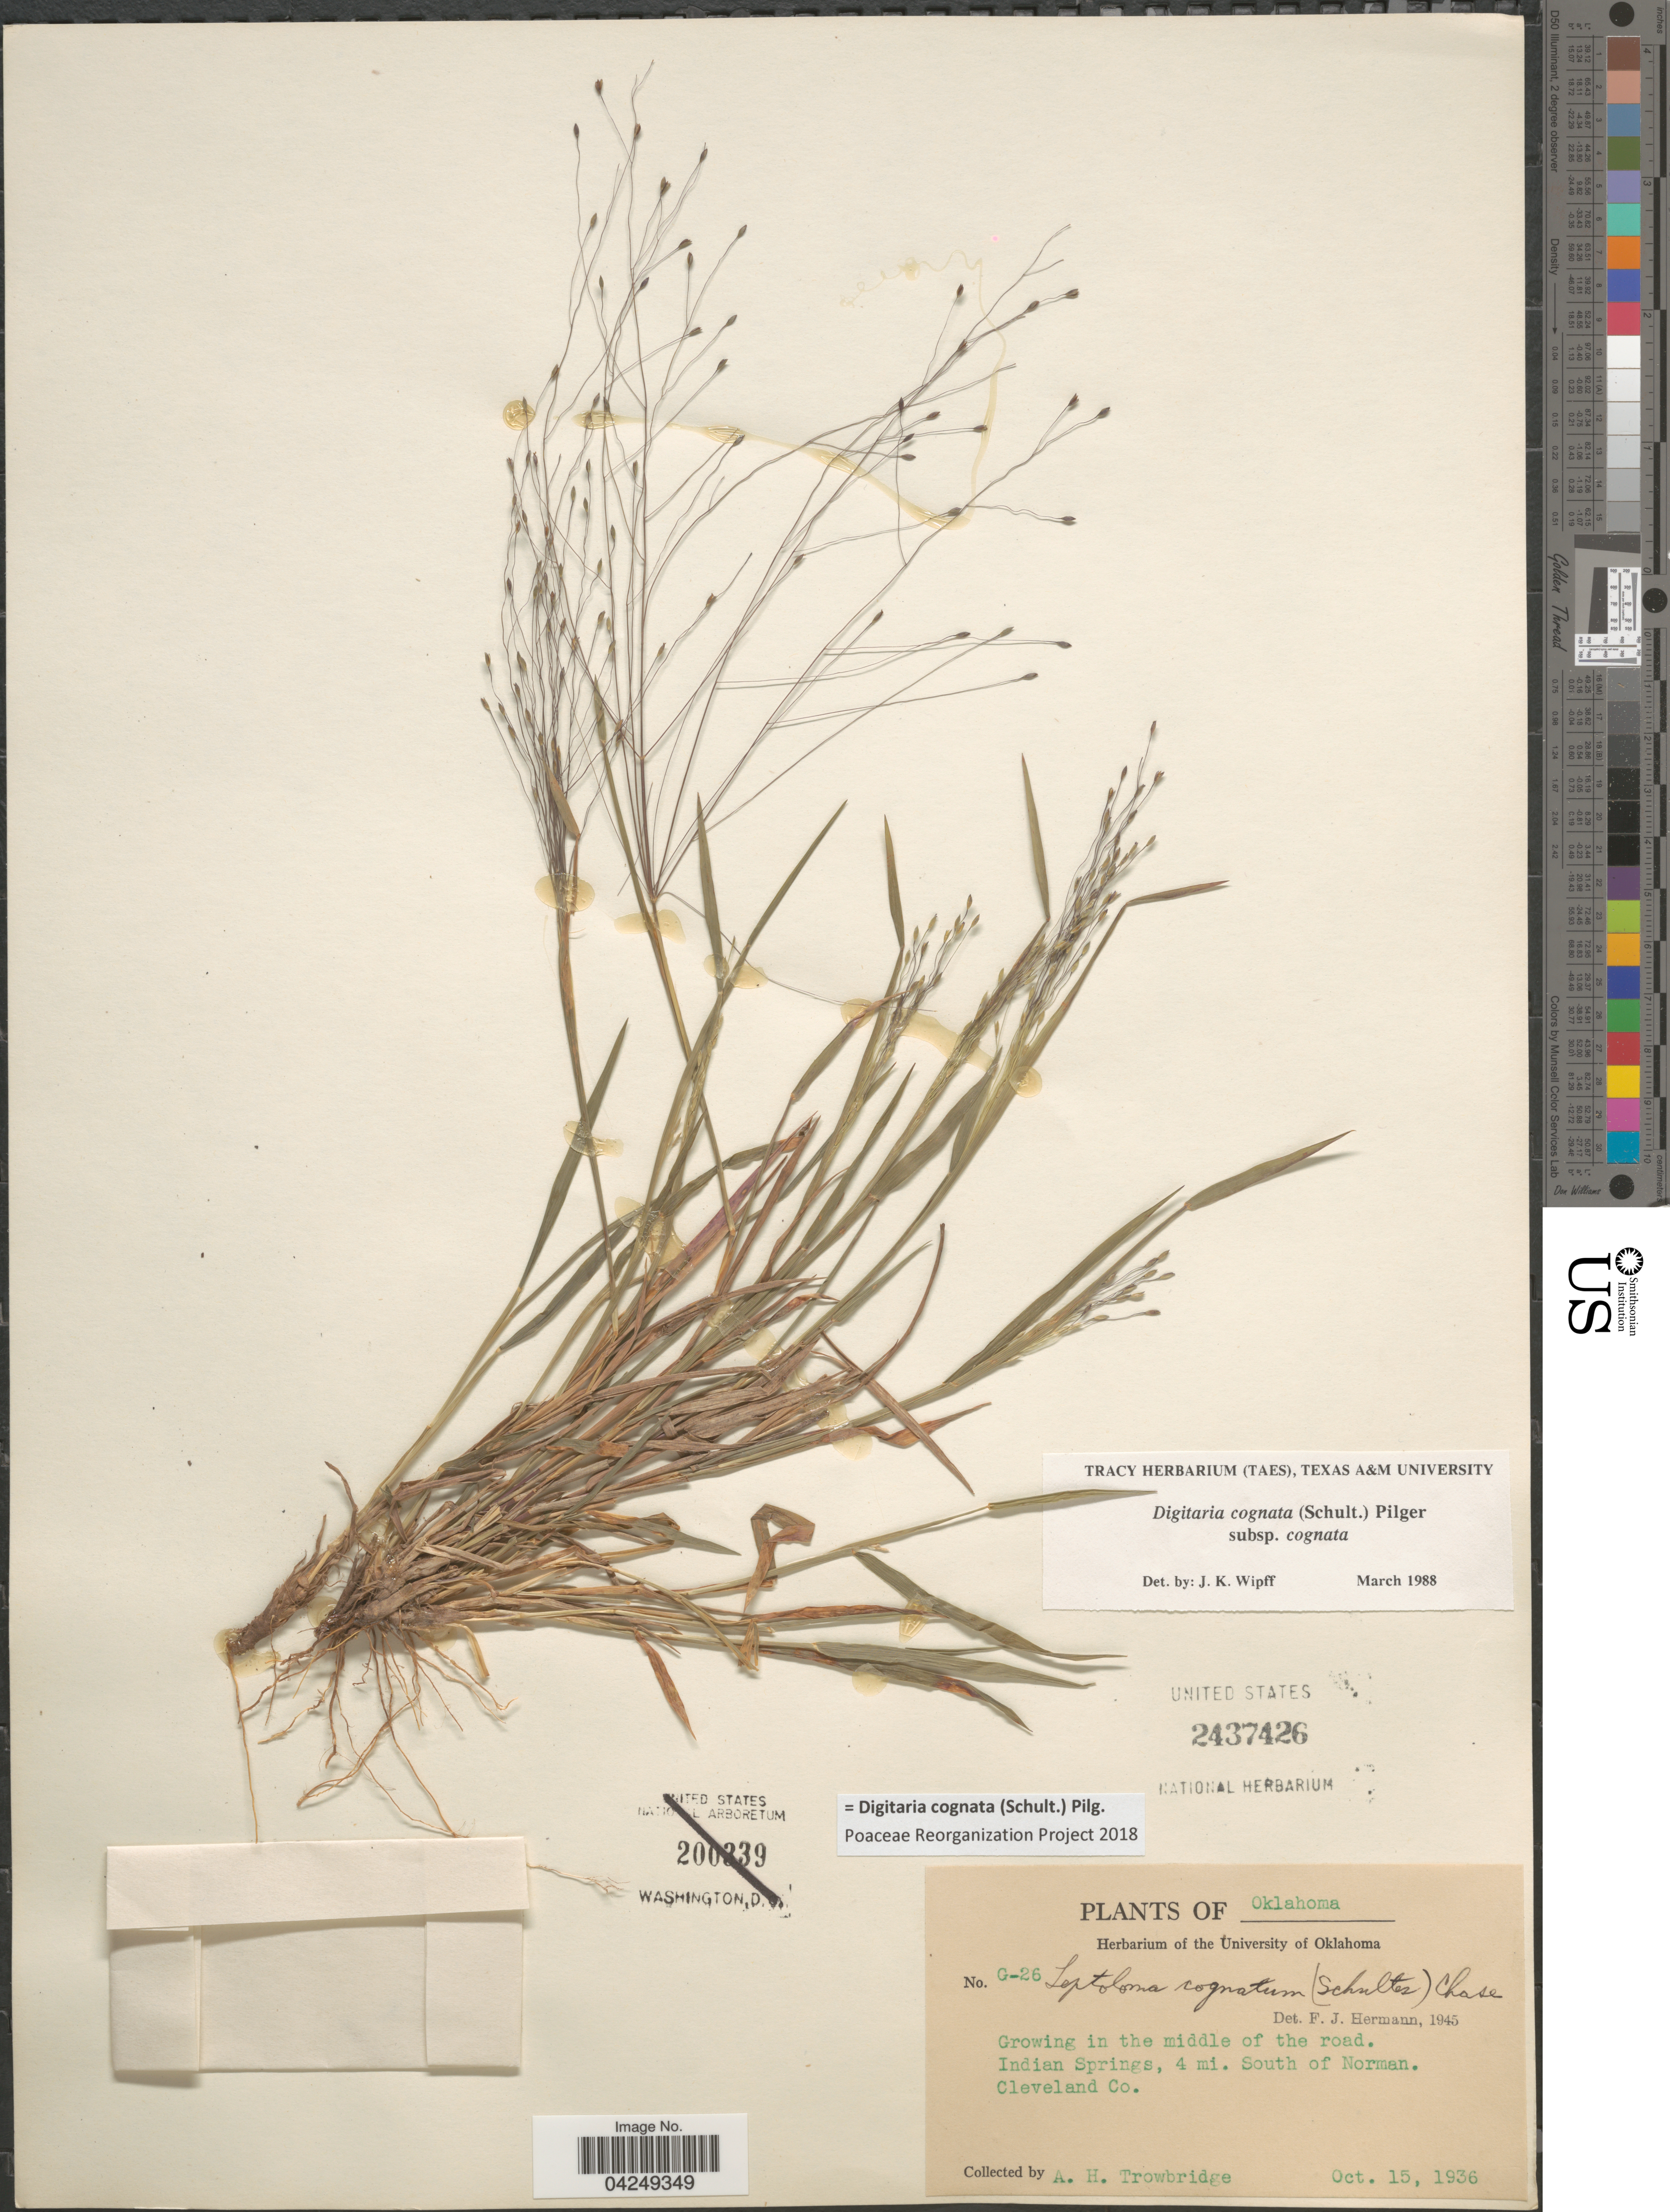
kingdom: Plantae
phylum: Tracheophyta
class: Liliopsida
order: Poales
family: Poaceae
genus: Digitaria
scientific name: Digitaria cognata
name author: (Scult.) Pilg.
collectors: A. H. Trowbridge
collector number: G-26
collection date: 1936-10-15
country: United States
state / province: Oklahoma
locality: In the middle of the road. Indian Springs, 4 mi. South of Norman. Cleveland Co.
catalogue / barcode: US 2437426